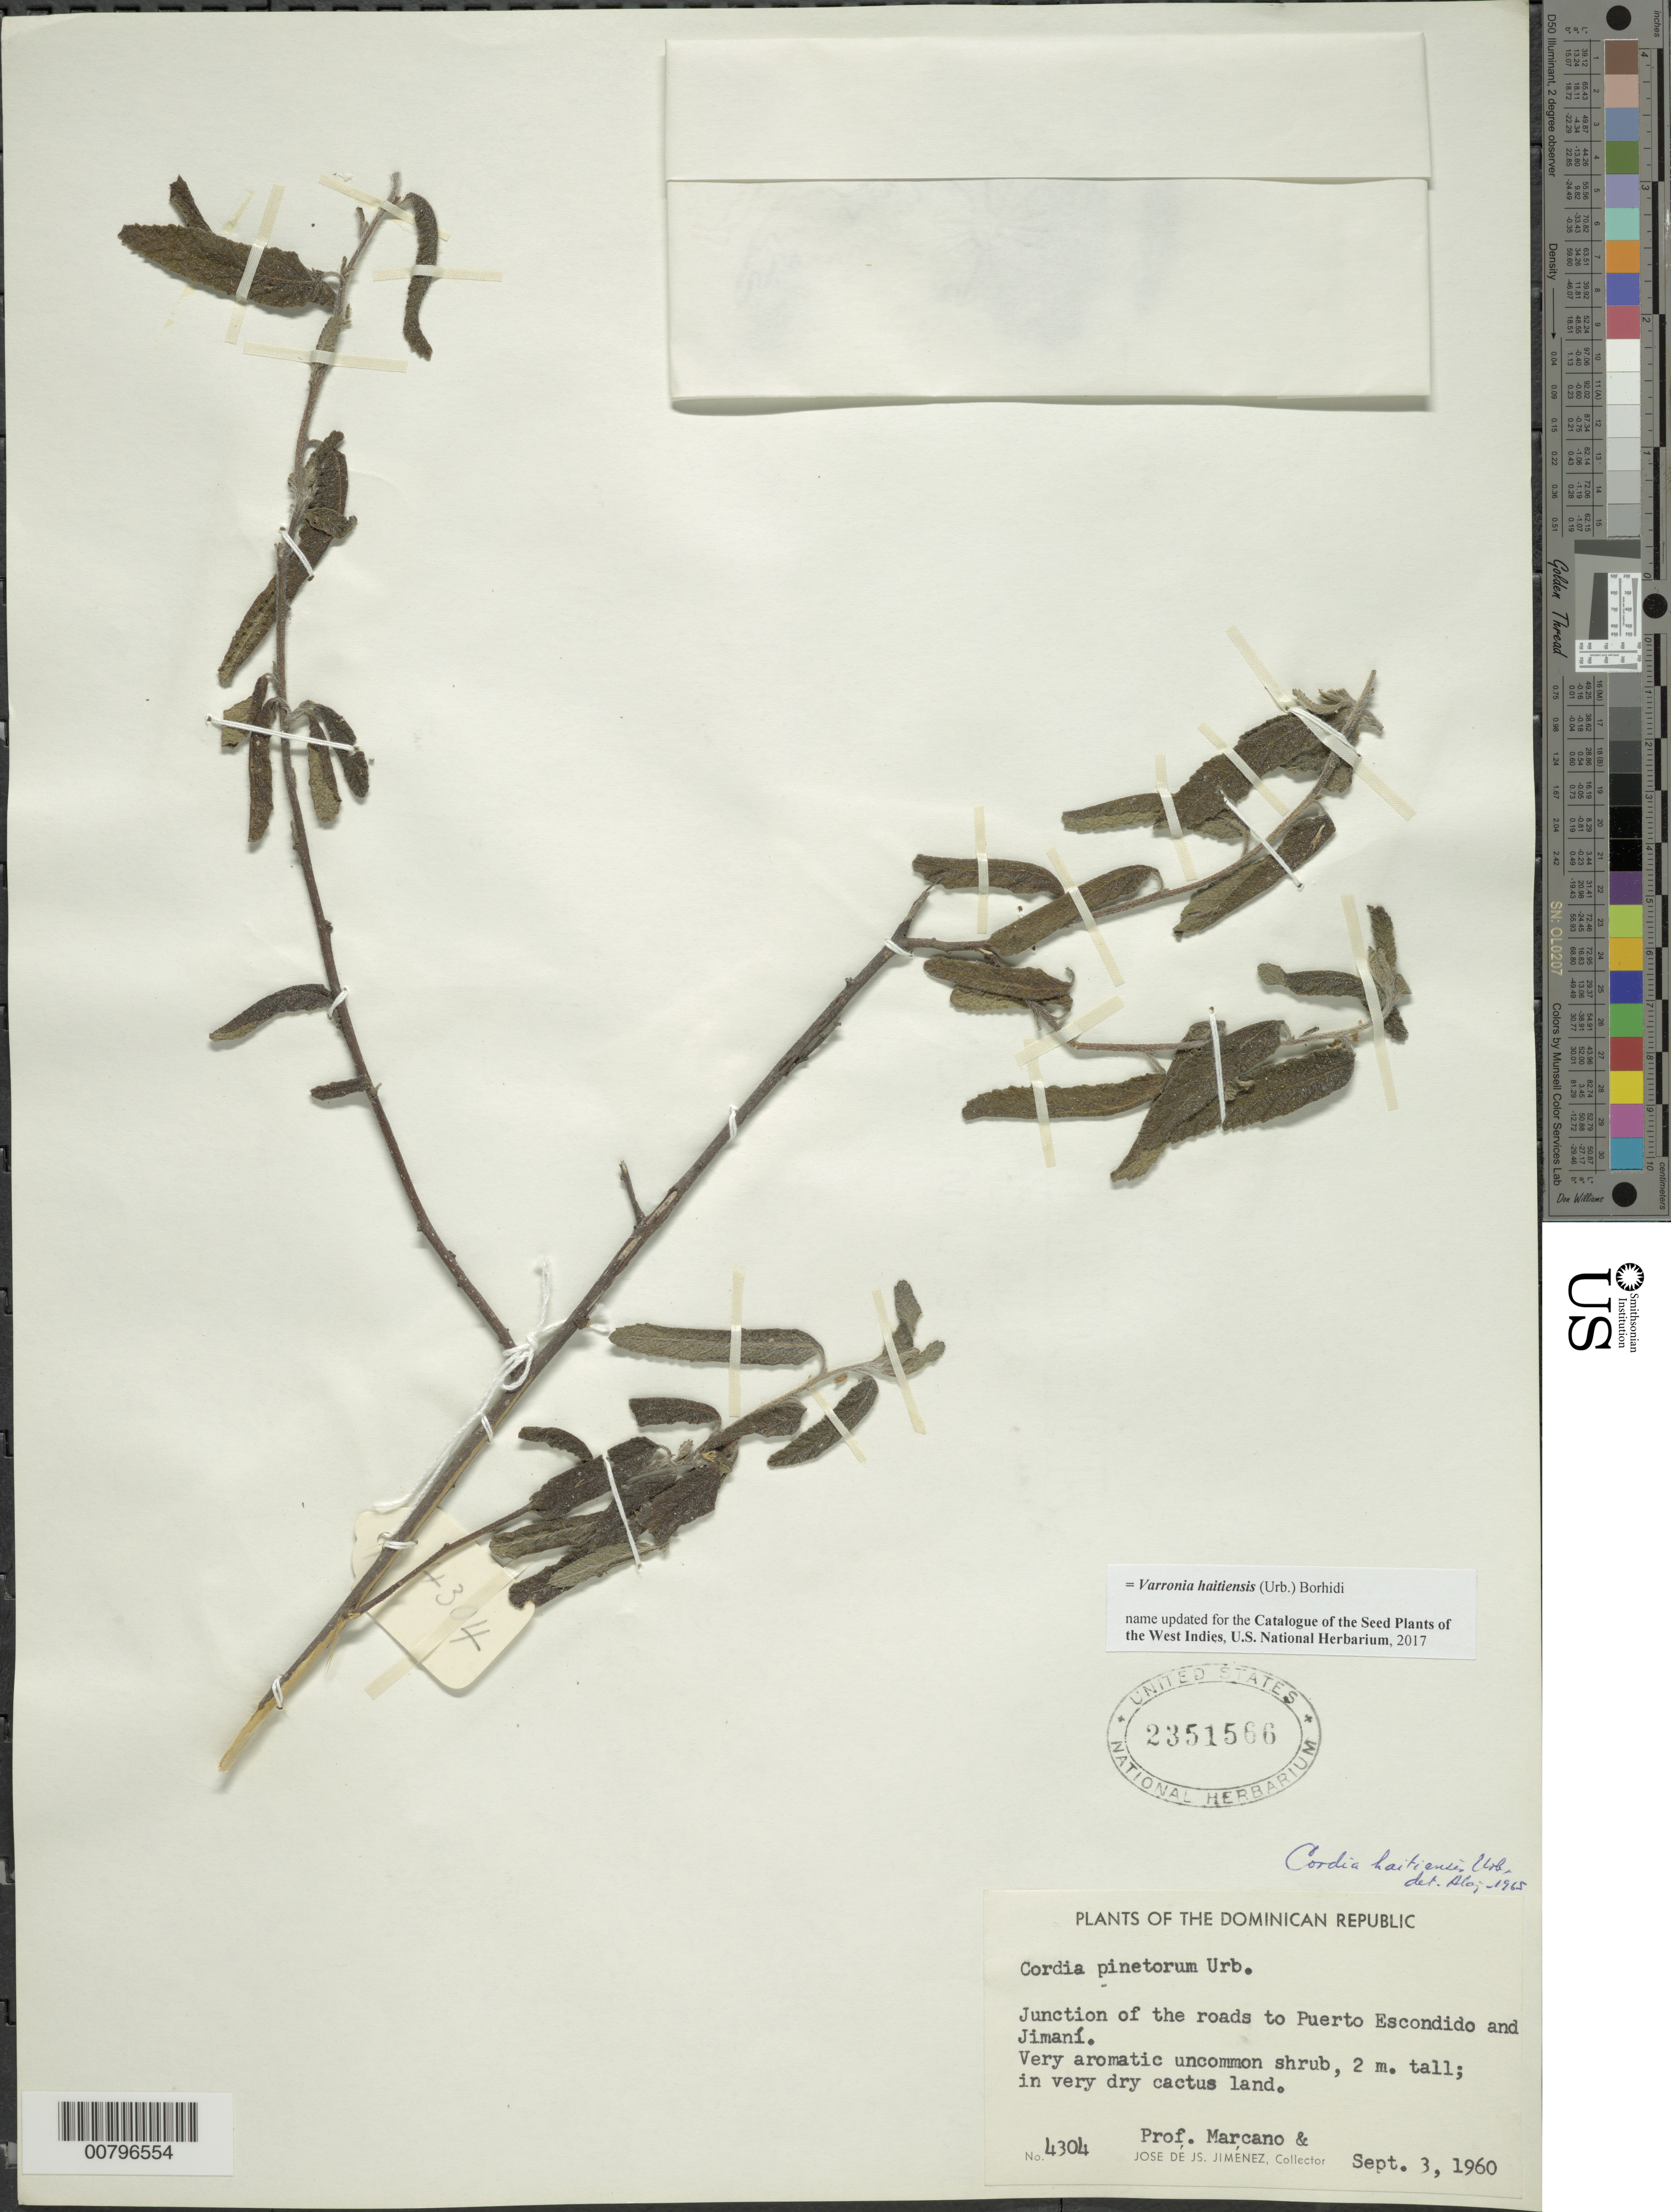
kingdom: Plantae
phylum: Tracheophyta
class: Magnoliopsida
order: Boraginales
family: Cordiaceae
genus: Varronia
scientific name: Varronia haitiensis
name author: (Urb.) Borhidi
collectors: E. J. Marcano F. & J. J. Jiménez Almonte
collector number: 4304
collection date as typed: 03 Sep 1960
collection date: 1960-09-03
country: Dominican Republic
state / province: Independencia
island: Hispaniola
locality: Junction of the roads to Puerto Escondido and Jimaní.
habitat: In very dry cactus land.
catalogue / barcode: US 2351566